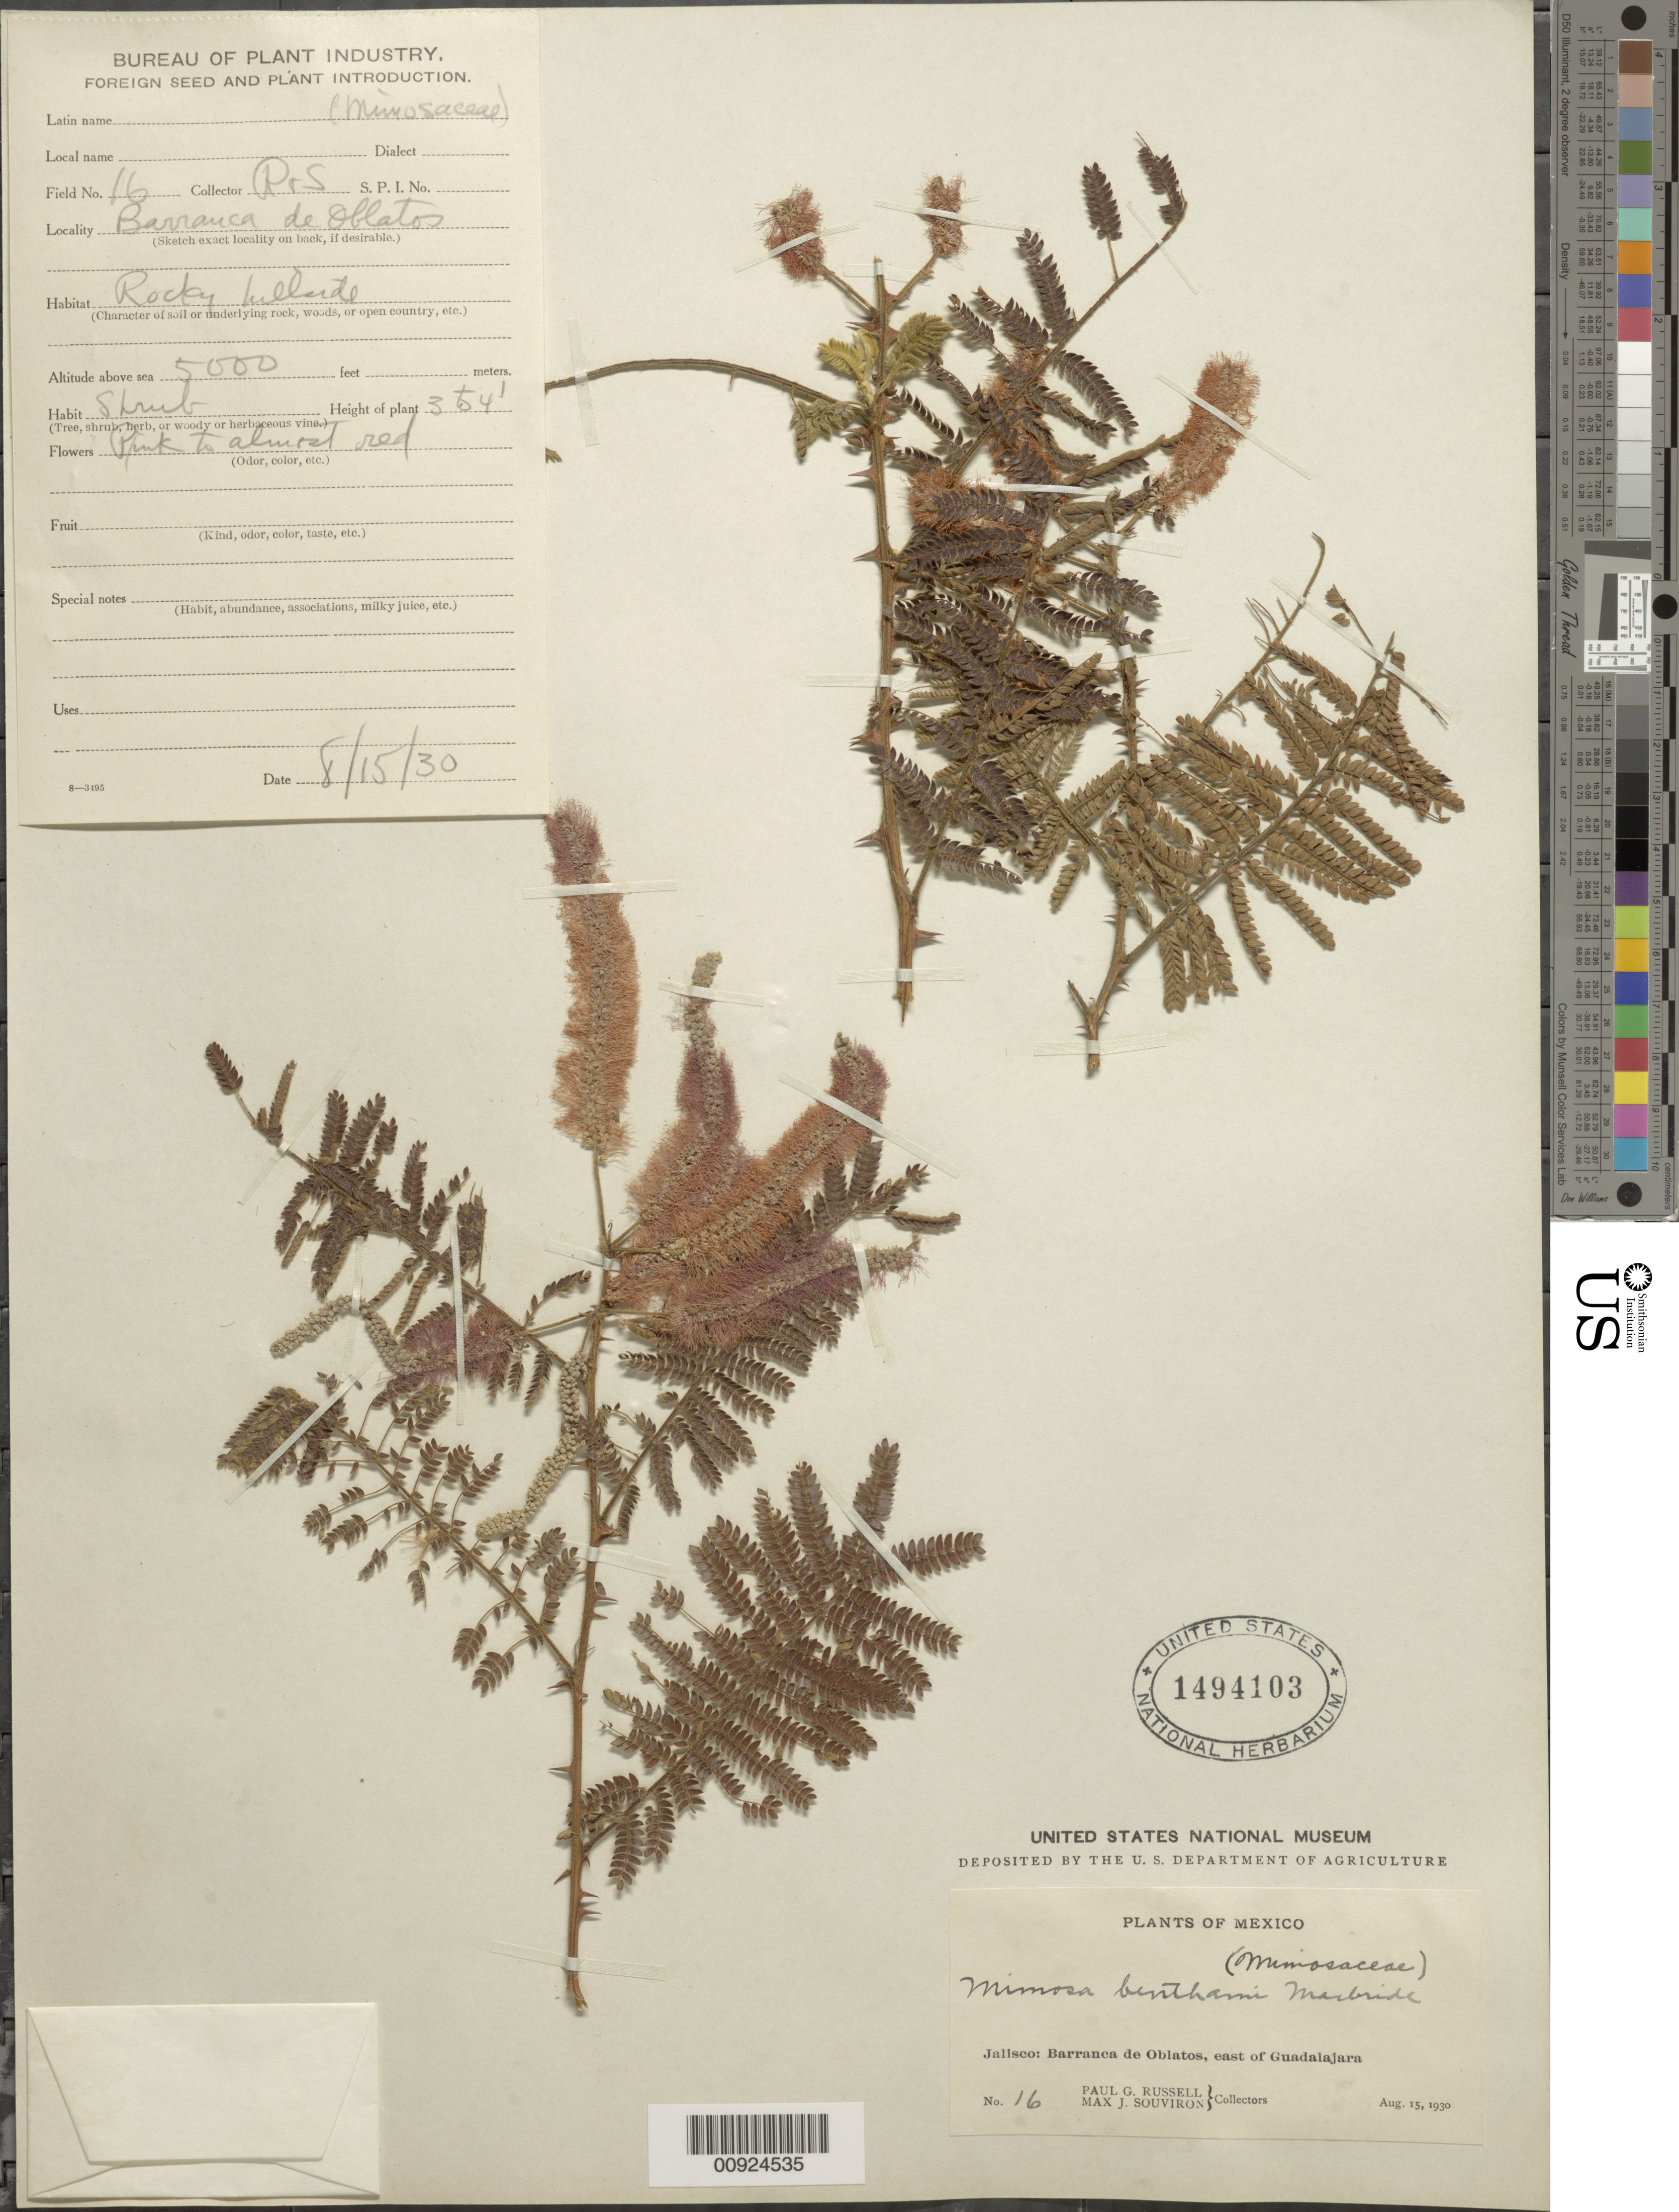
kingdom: Plantae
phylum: Tracheophyta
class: Magnoliopsida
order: Fabales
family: Fabaceae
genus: Mimosa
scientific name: Mimosa benthamii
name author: J.F. Macbr.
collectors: P. G. Russell & M. J. Souviron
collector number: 16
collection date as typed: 15 Aug 1930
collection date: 1930-08-15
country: Mexico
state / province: Jalisco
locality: Jalisco: Barranca de Oblatos, east of Guadalajara.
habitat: Rocky hillside.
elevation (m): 1524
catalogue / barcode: US 1494103